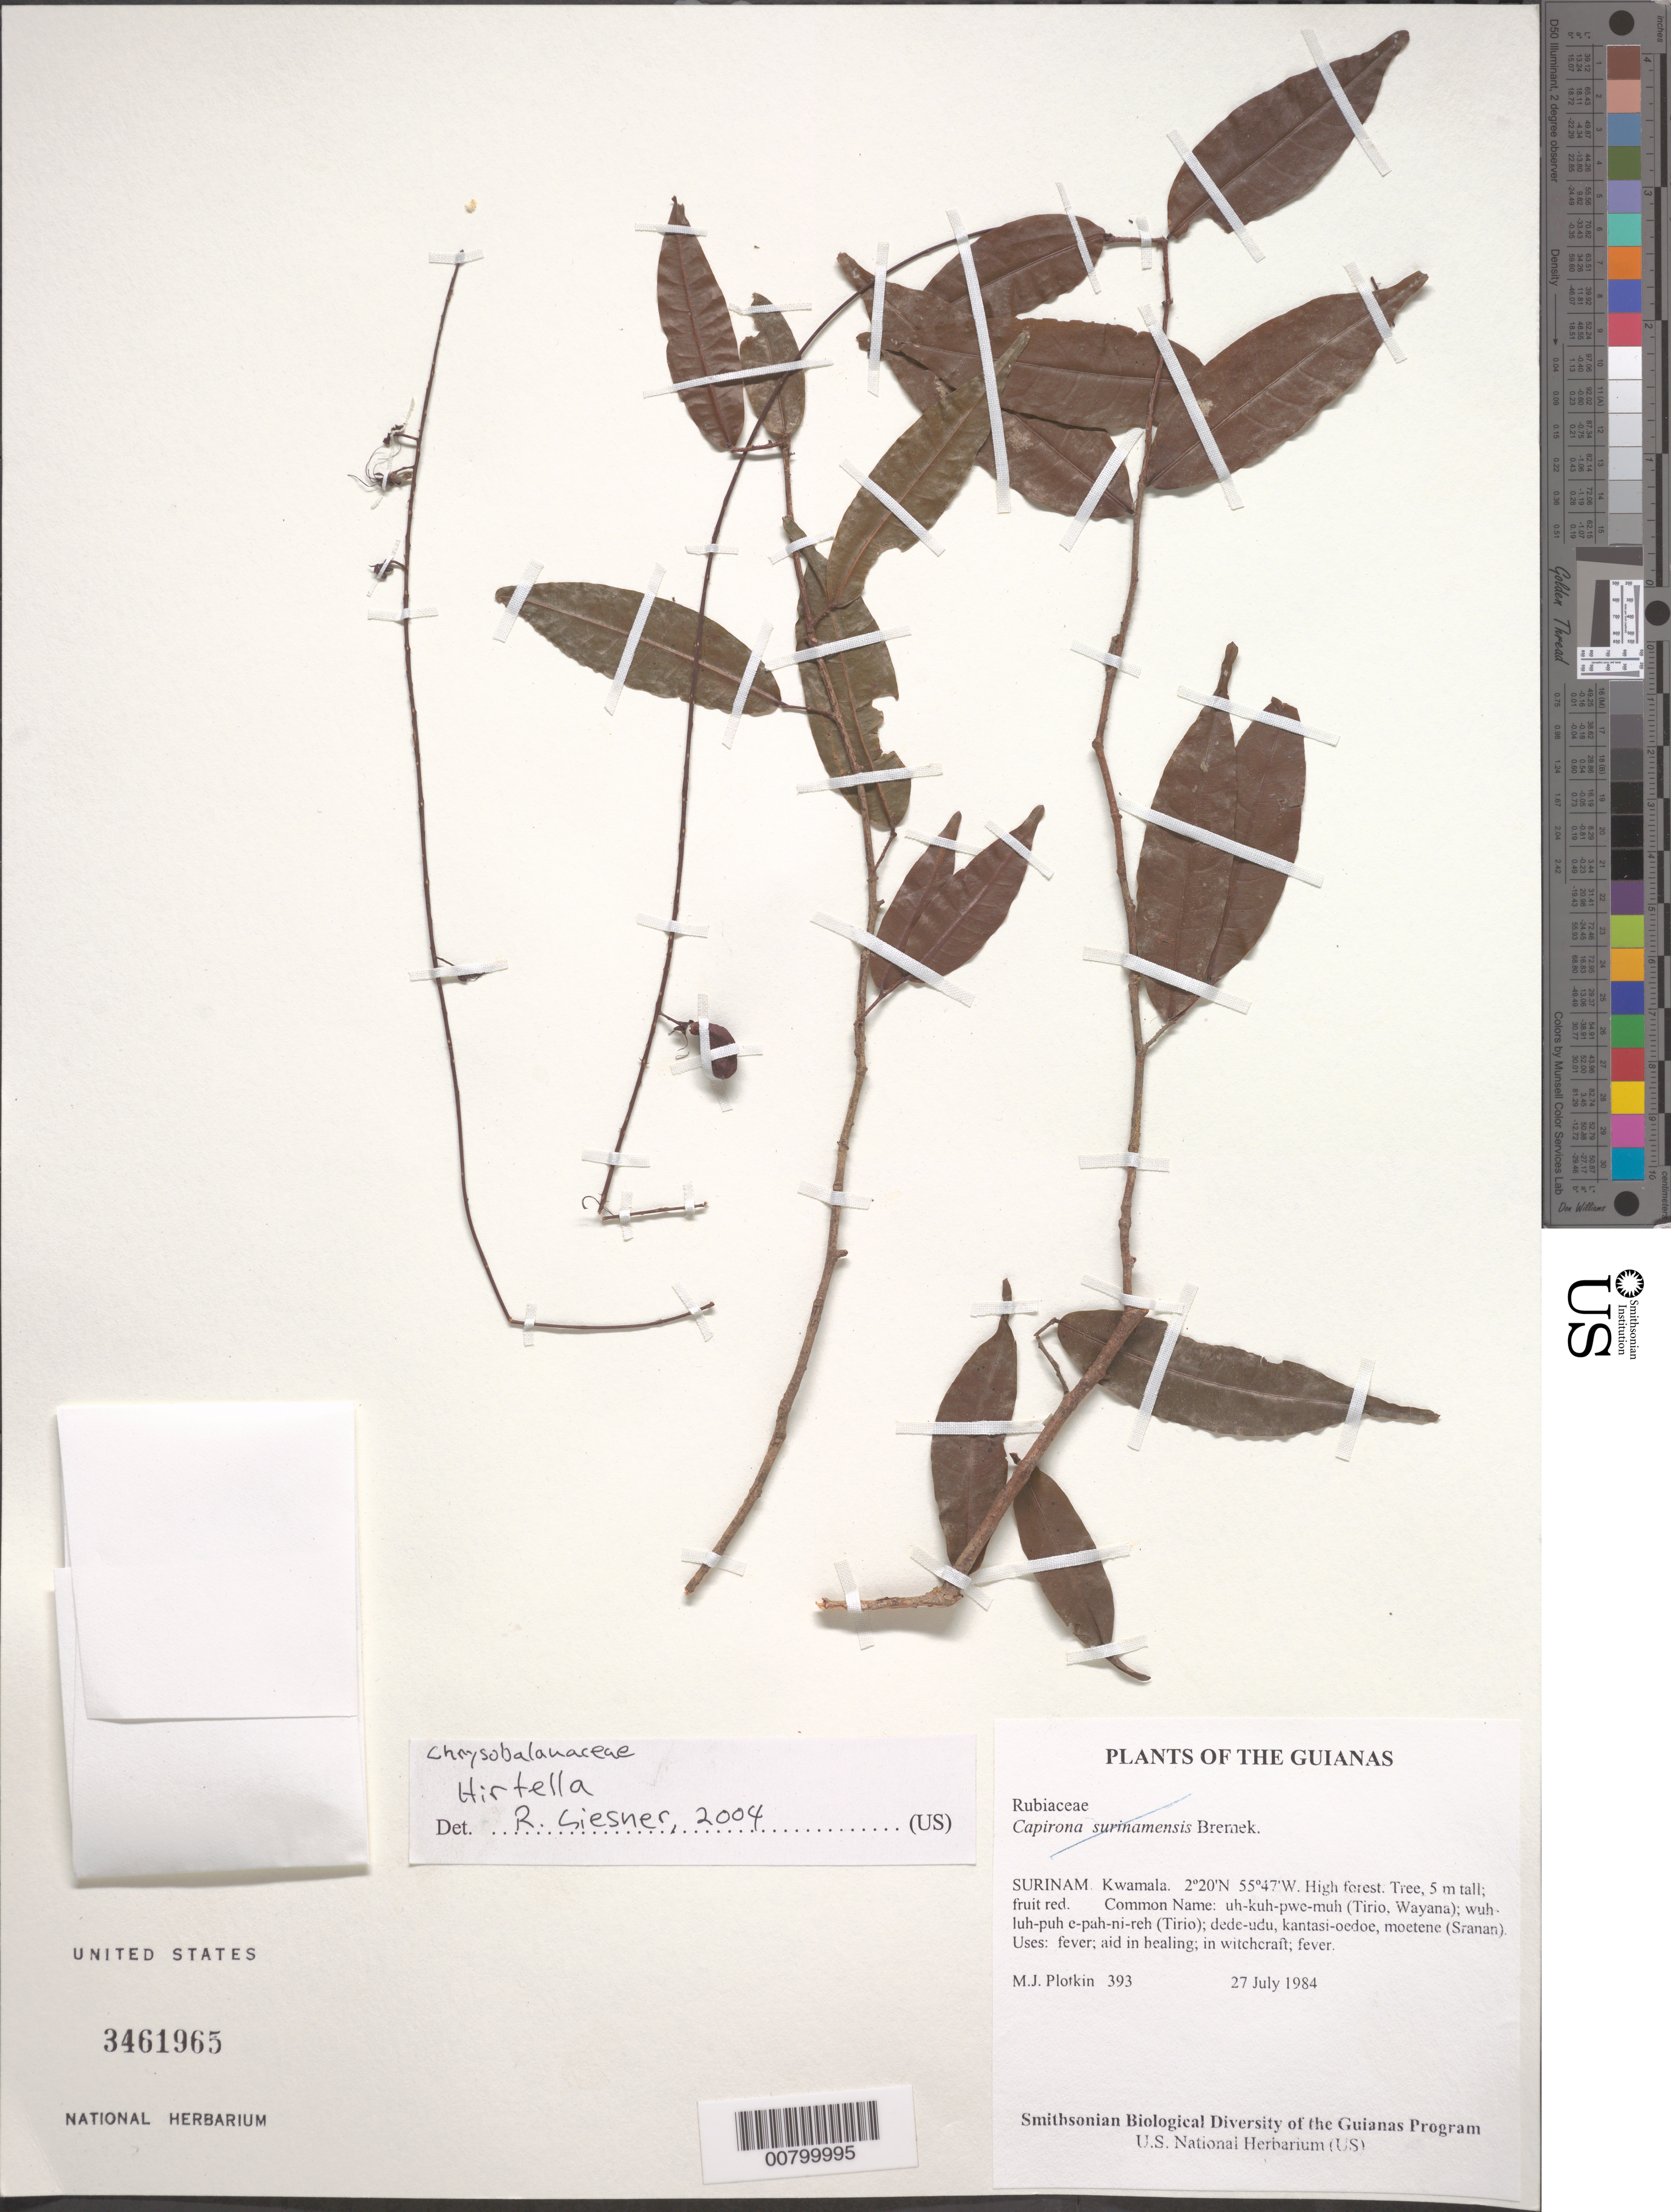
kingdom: Plantae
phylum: Tracheophyta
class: Magnoliopsida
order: Malpighiales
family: Chrysobalanaceae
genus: Hirtella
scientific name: Hirtella sp.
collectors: M. Plotkin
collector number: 393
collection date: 1984-07-27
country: Suriname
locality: The Guianas. Kwamala.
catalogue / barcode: US 3461965